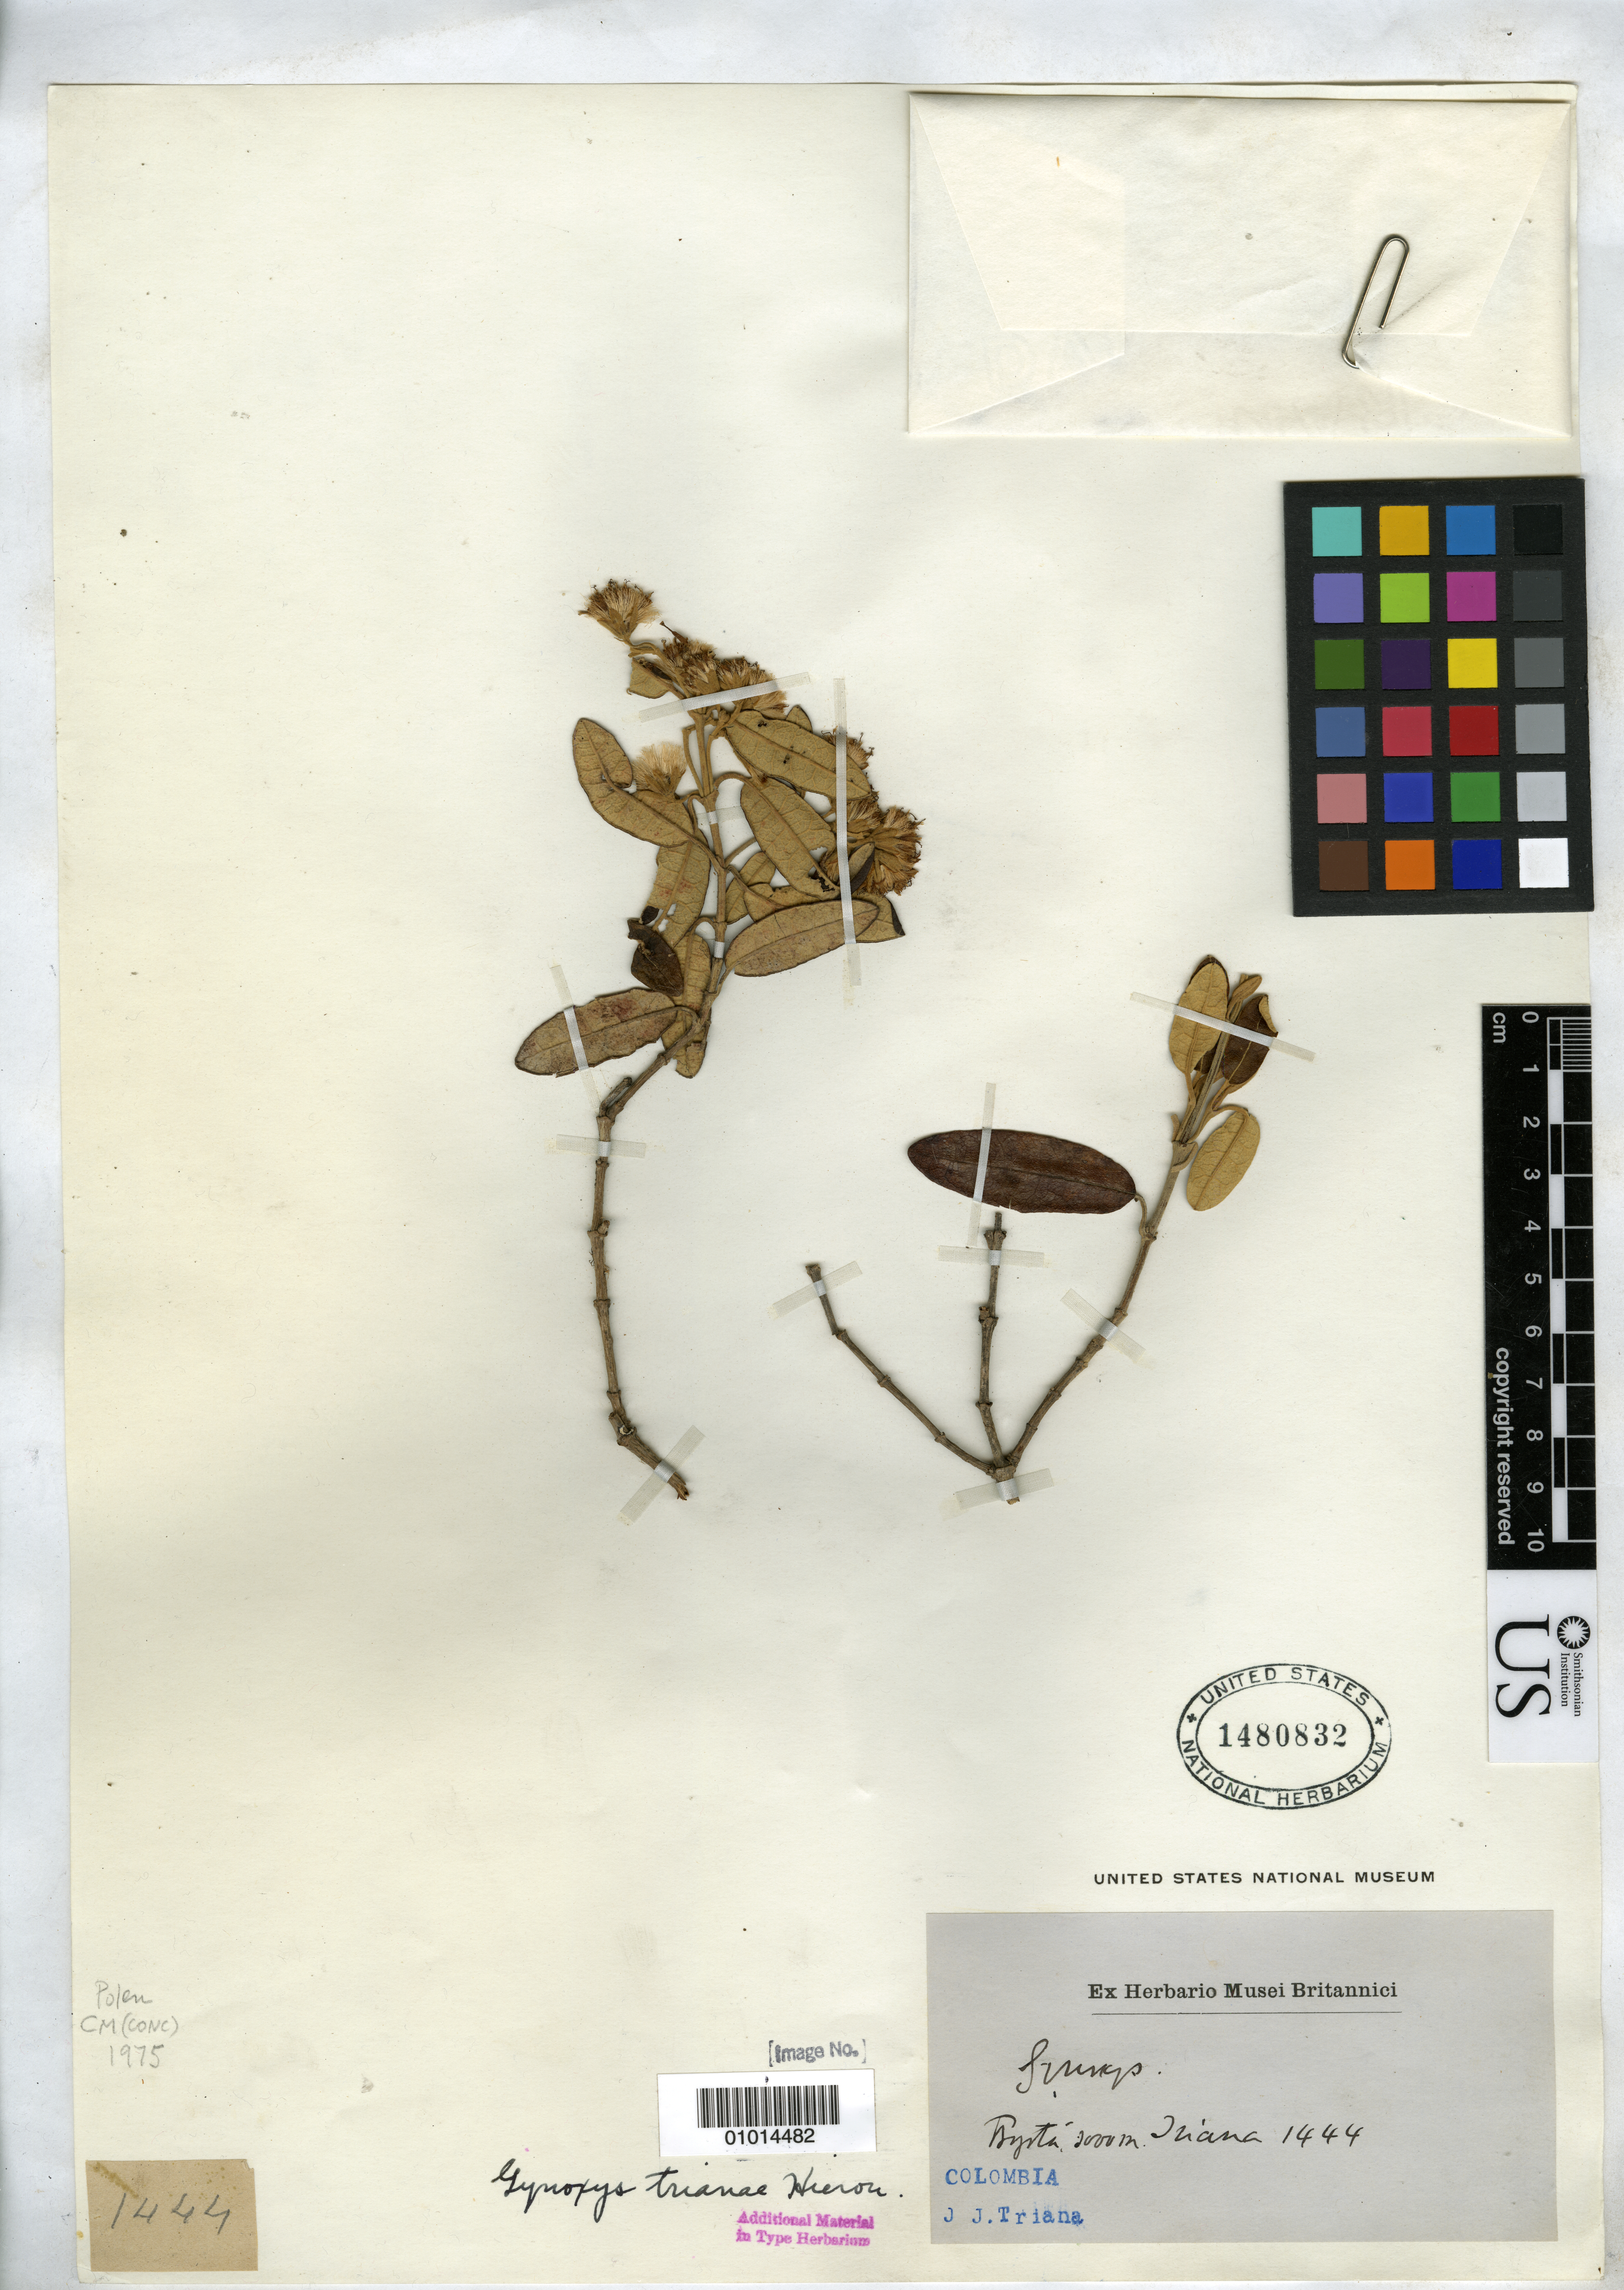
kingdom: Plantae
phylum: Tracheophyta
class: Magnoliopsida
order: Asterales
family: Asteraceae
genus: Gynoxys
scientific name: Gynoxys trianae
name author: Hieron.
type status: Isosyntype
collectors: J. J. Triana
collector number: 1444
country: Colombia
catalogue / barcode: US 1480832